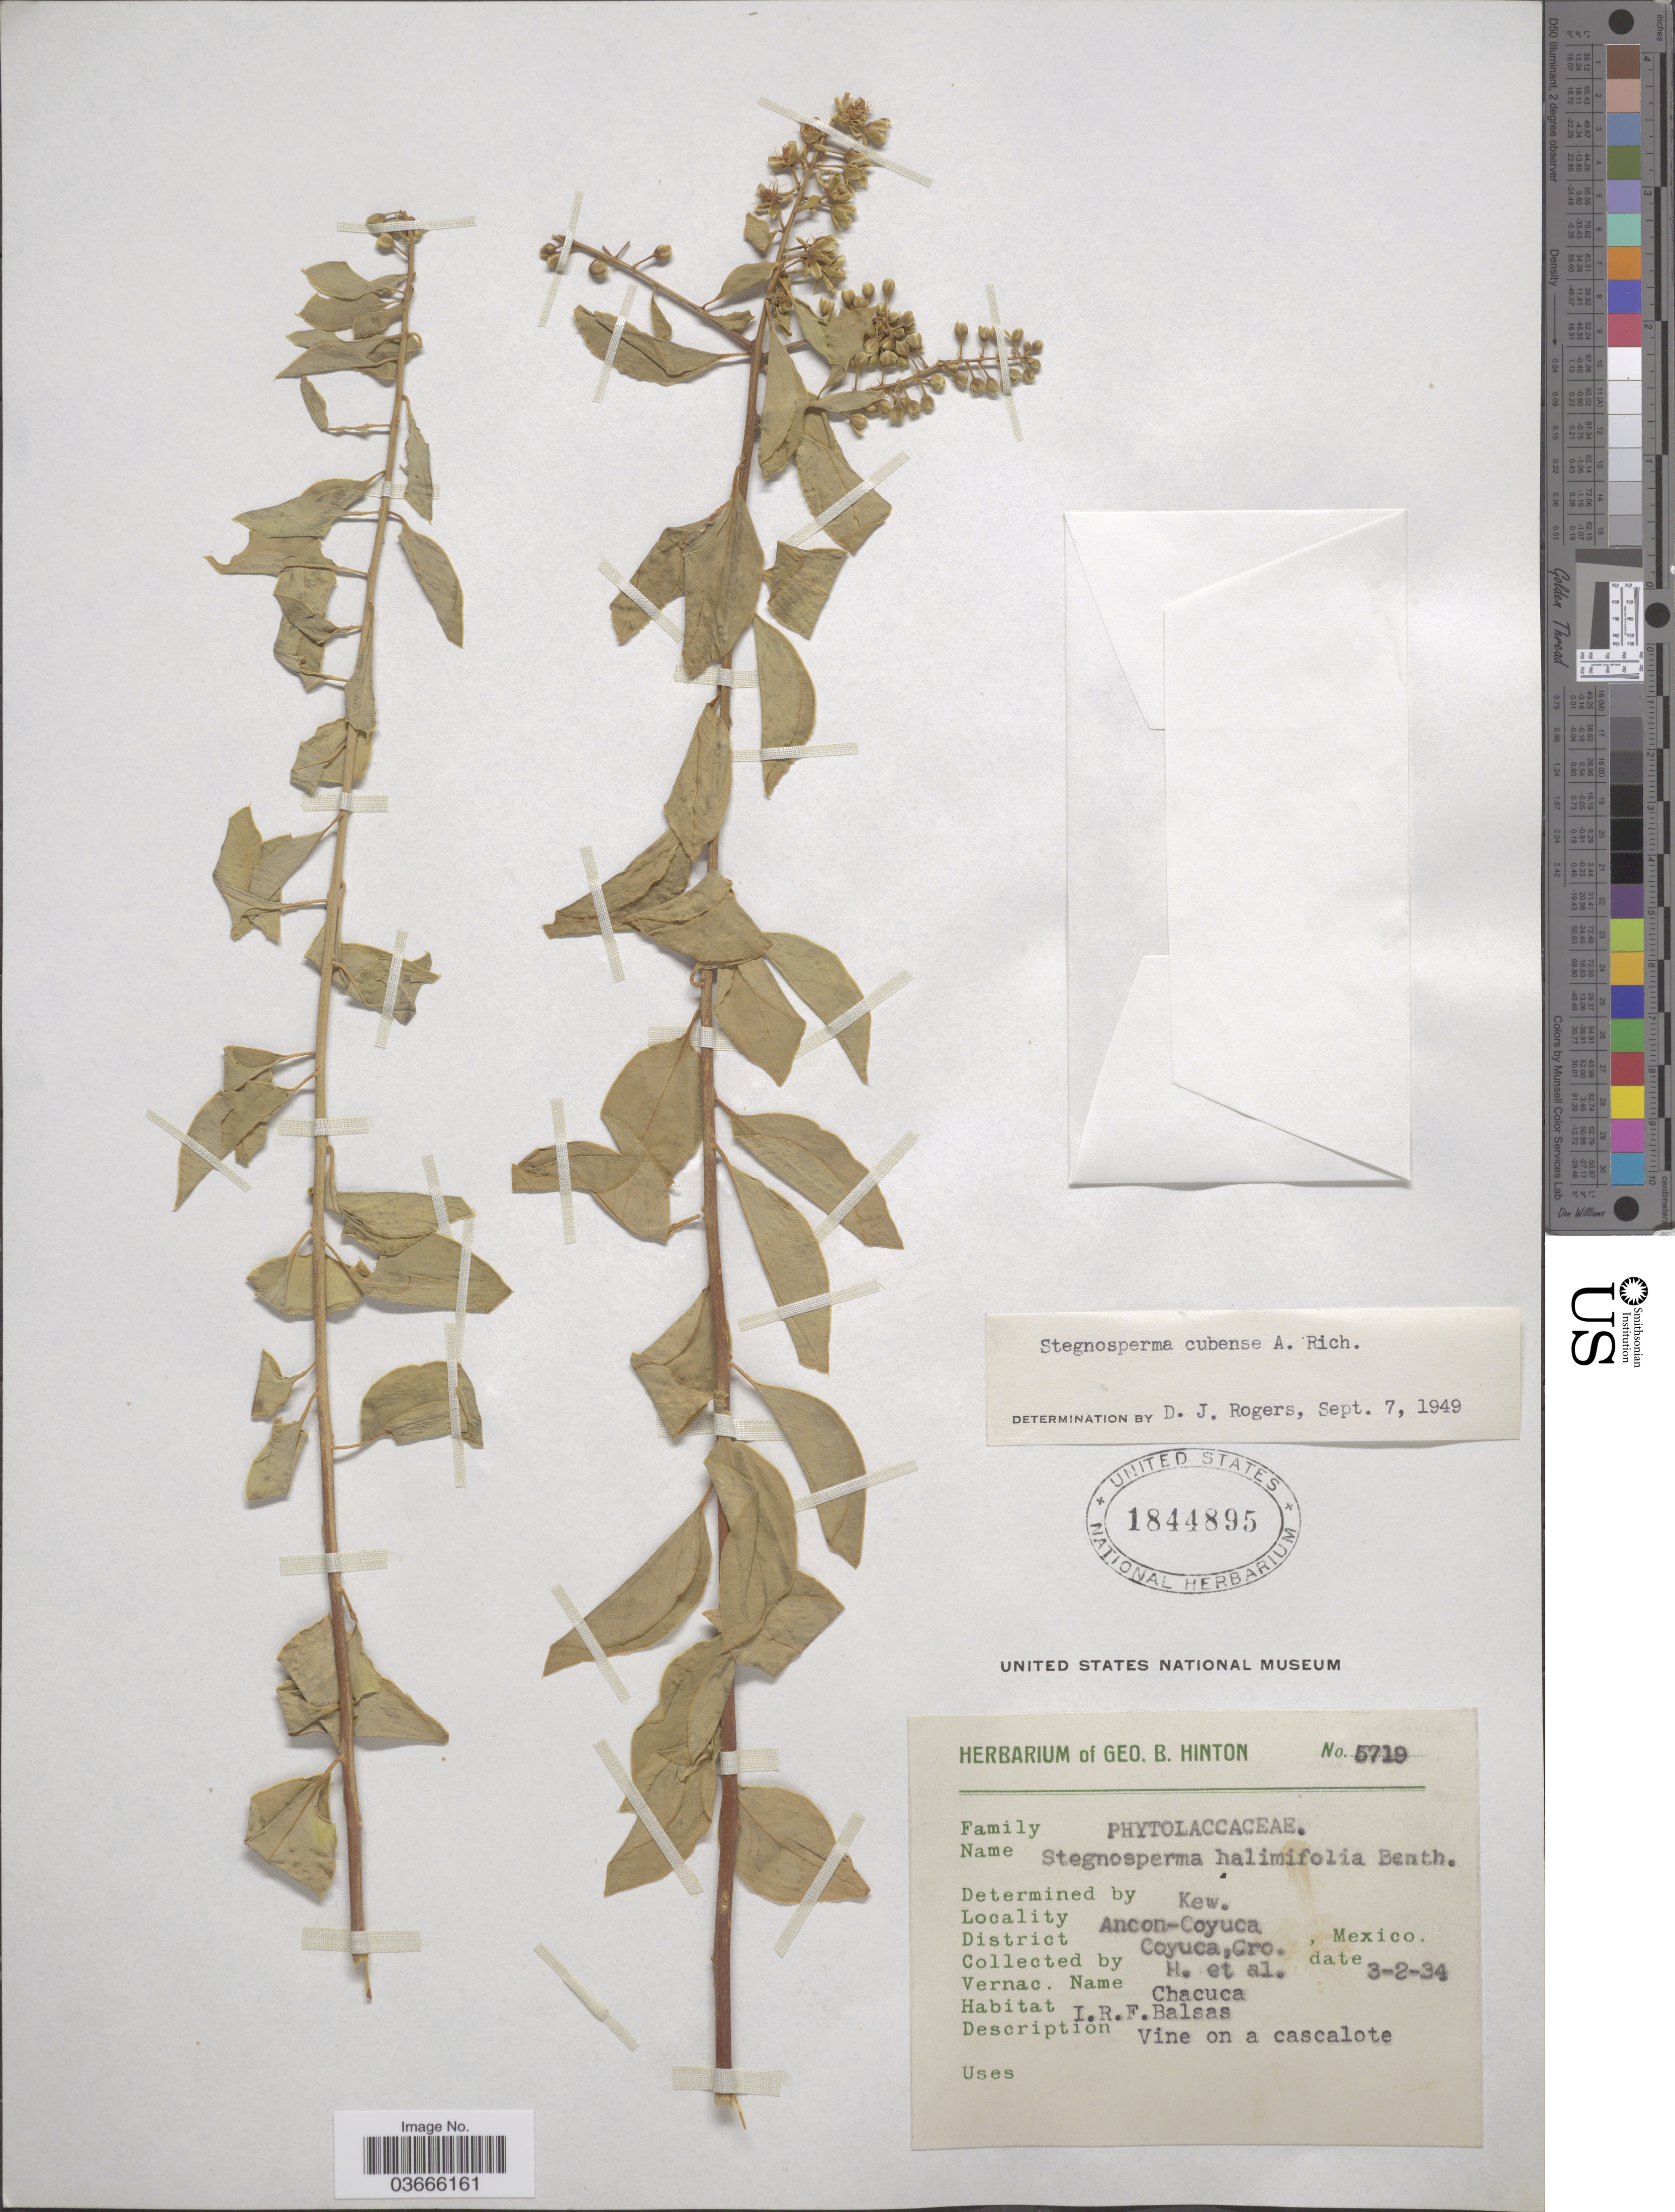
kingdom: Plantae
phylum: Tracheophyta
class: Magnoliopsida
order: Caryophyllales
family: Stegnospermataceae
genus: Stegnosperma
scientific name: Stegnosperma cubense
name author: A. Rich.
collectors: G. B. Hinton & et al.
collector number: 5719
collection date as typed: Transcribed d/m/y: 3/2/34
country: Mexico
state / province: Guerrero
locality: Ancon-Coyuca. District Coyuca, Gro.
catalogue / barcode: US 1844895